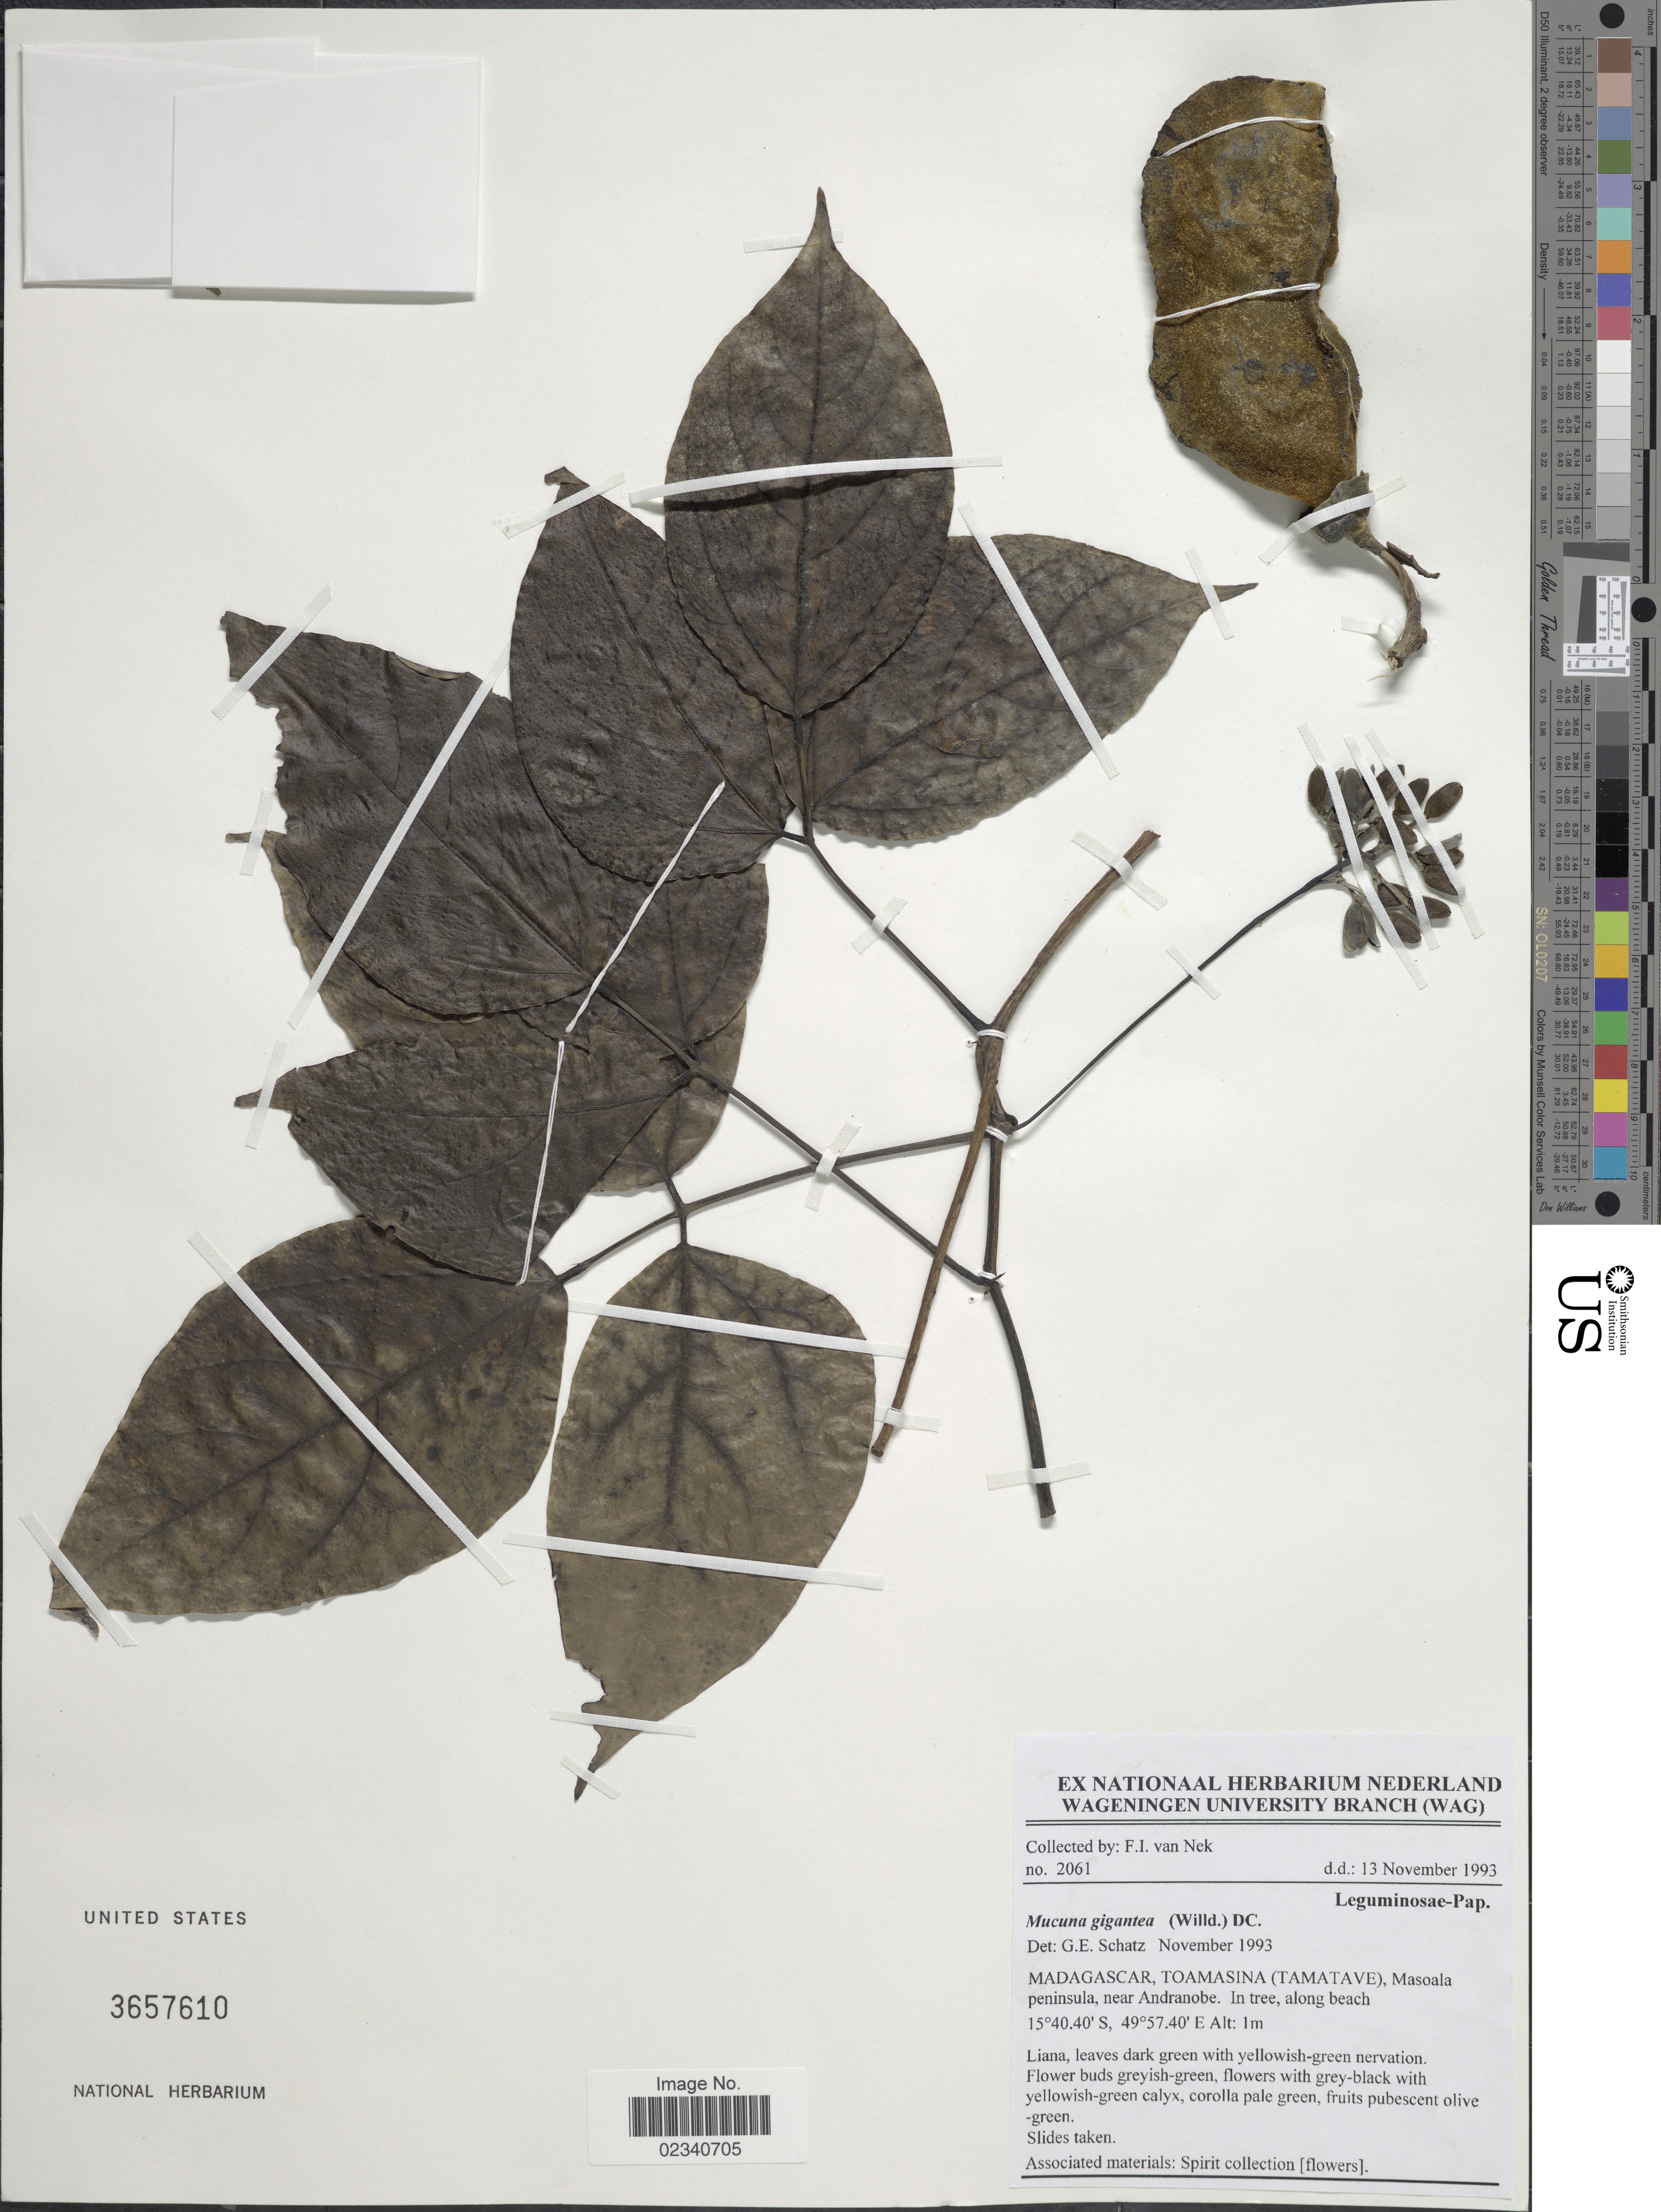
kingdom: Plantae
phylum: Tracheophyta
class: Magnoliopsida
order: Fabales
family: Fabaceae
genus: Mucuna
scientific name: Mucuna gigantea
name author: (Willd.) DC.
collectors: F. van Nek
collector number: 2061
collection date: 1993-11-13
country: Madagascar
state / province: Analanjirofo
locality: Toamasina (Tamatave), Masoala peninsula, near Andranobe.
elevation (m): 1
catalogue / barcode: US 3657610